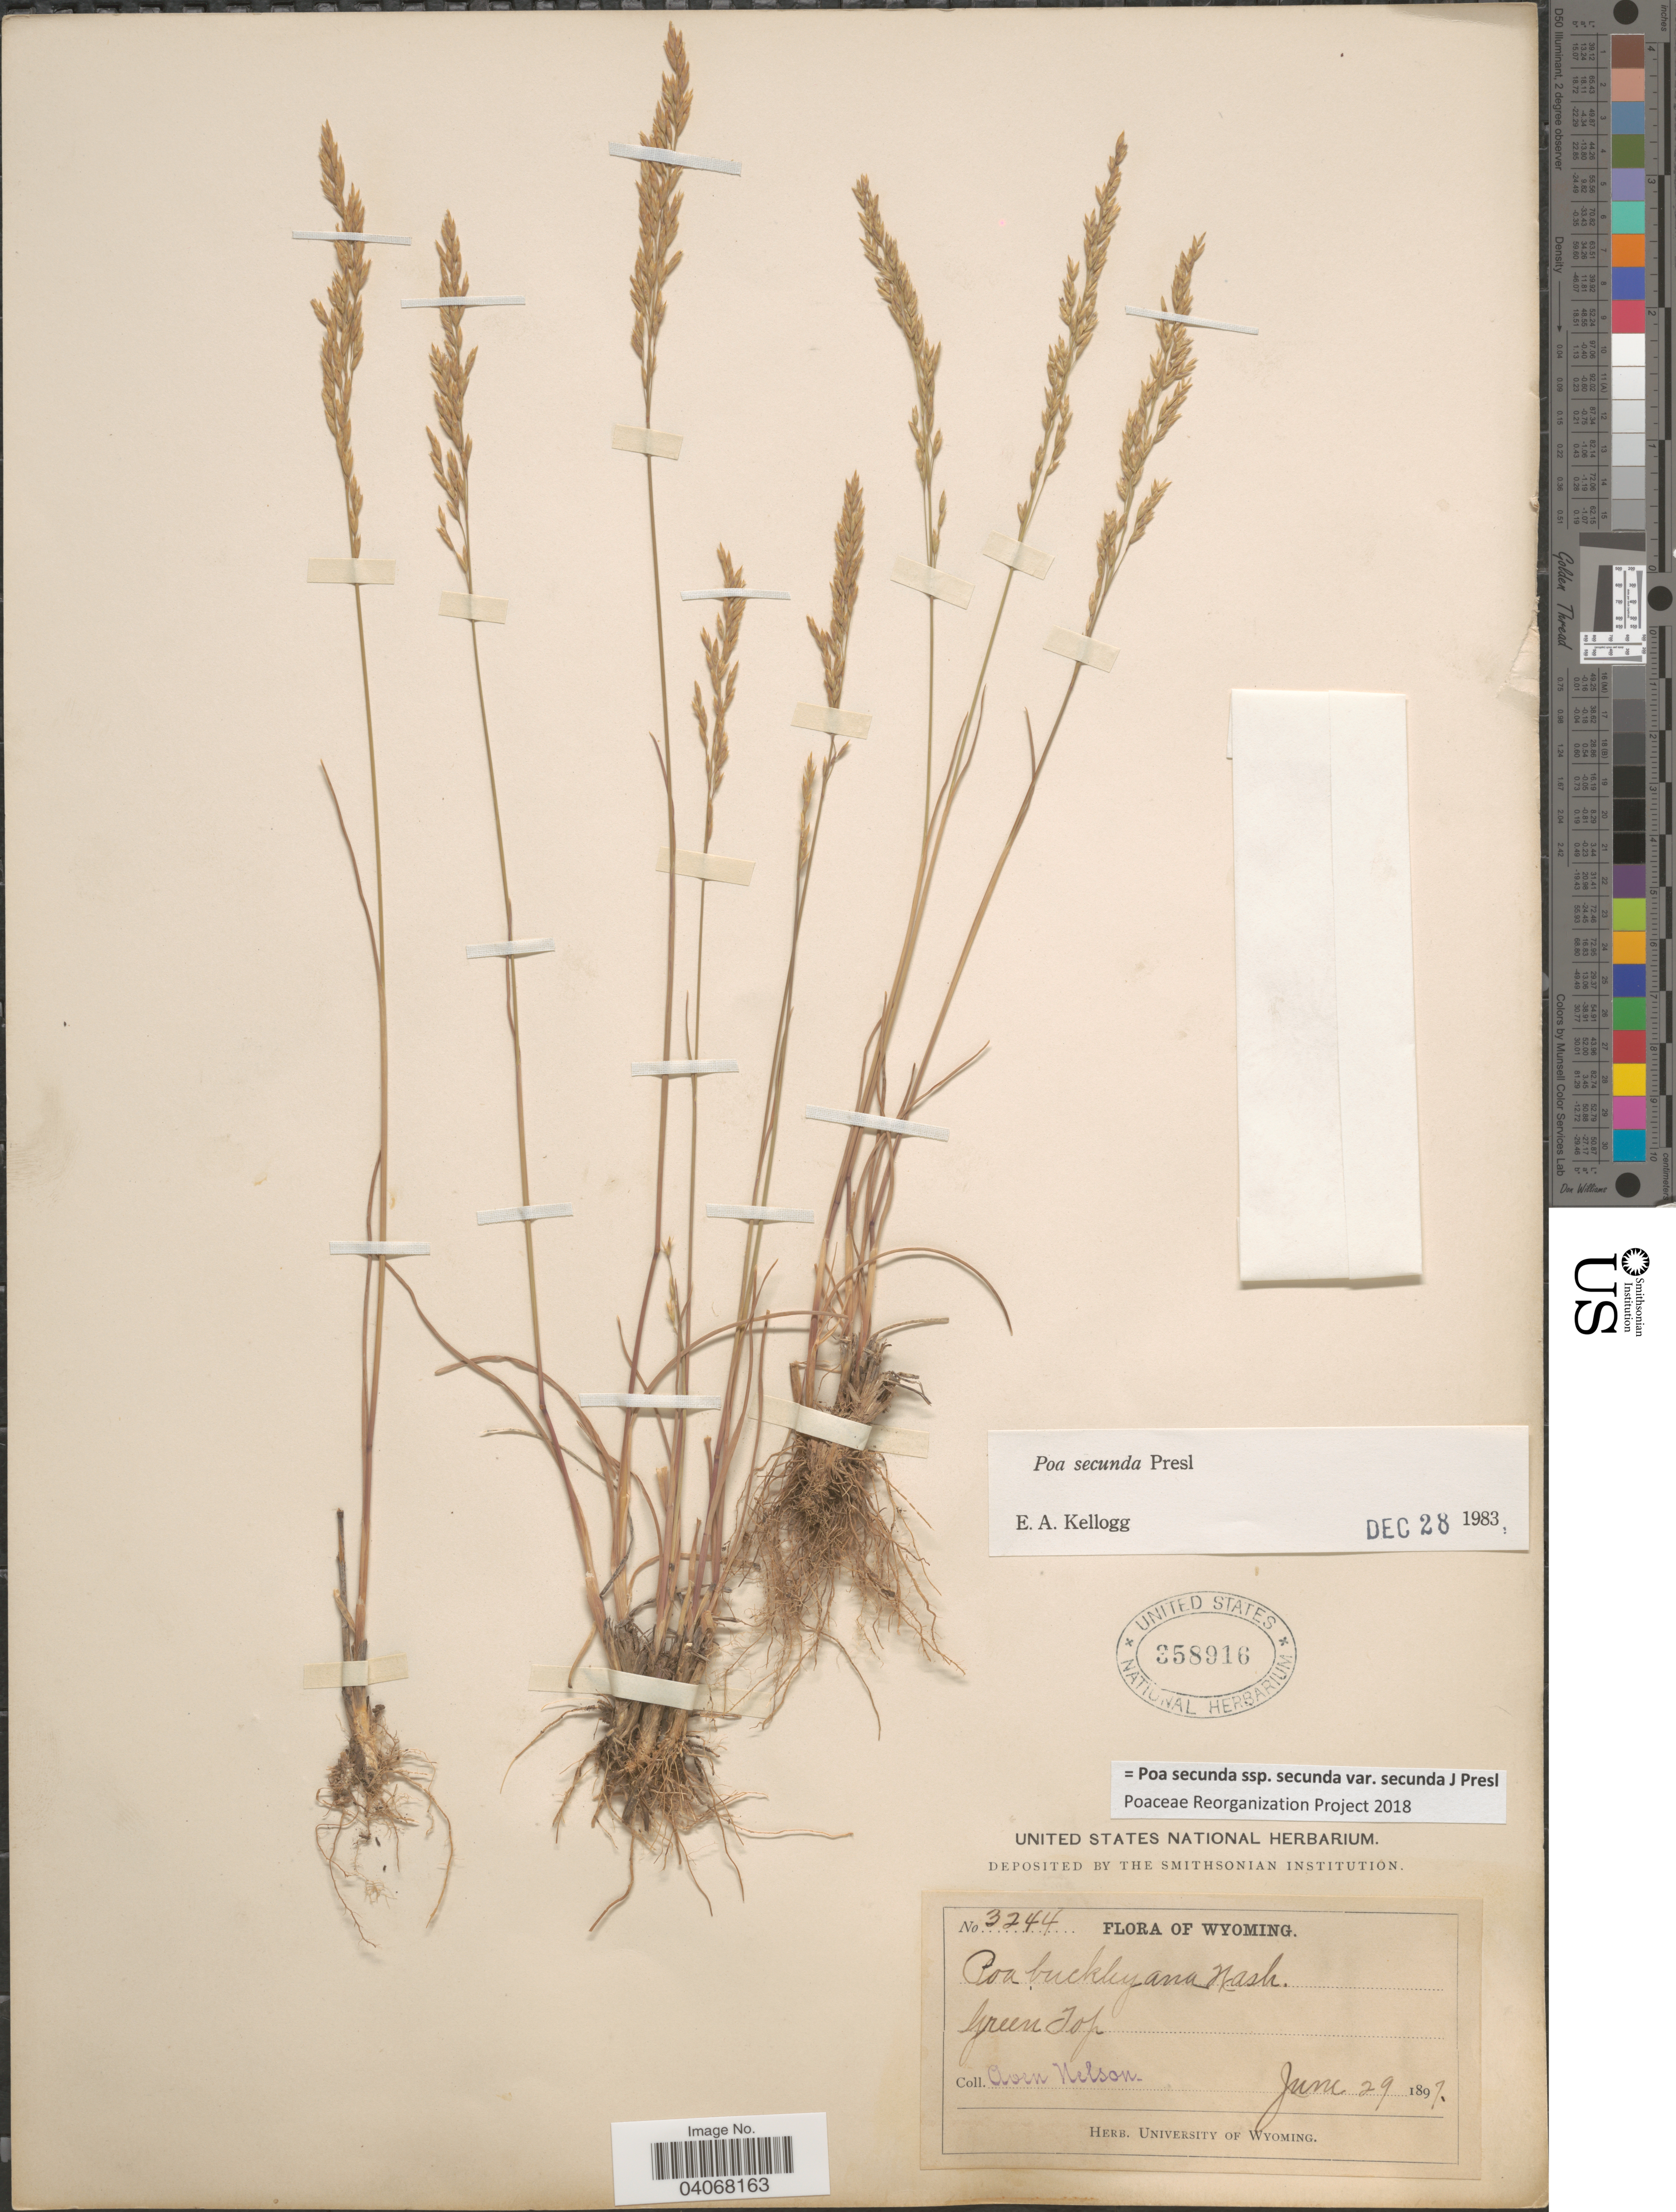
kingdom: Plantae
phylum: Tracheophyta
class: Liliopsida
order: Poales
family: Poaceae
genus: Poa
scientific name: Poa secunda subsp. secunda var. secunda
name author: J. Presl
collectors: A. Nelson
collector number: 3244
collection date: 1897-06-29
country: United States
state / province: Wyoming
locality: Green Top.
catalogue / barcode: US 358916